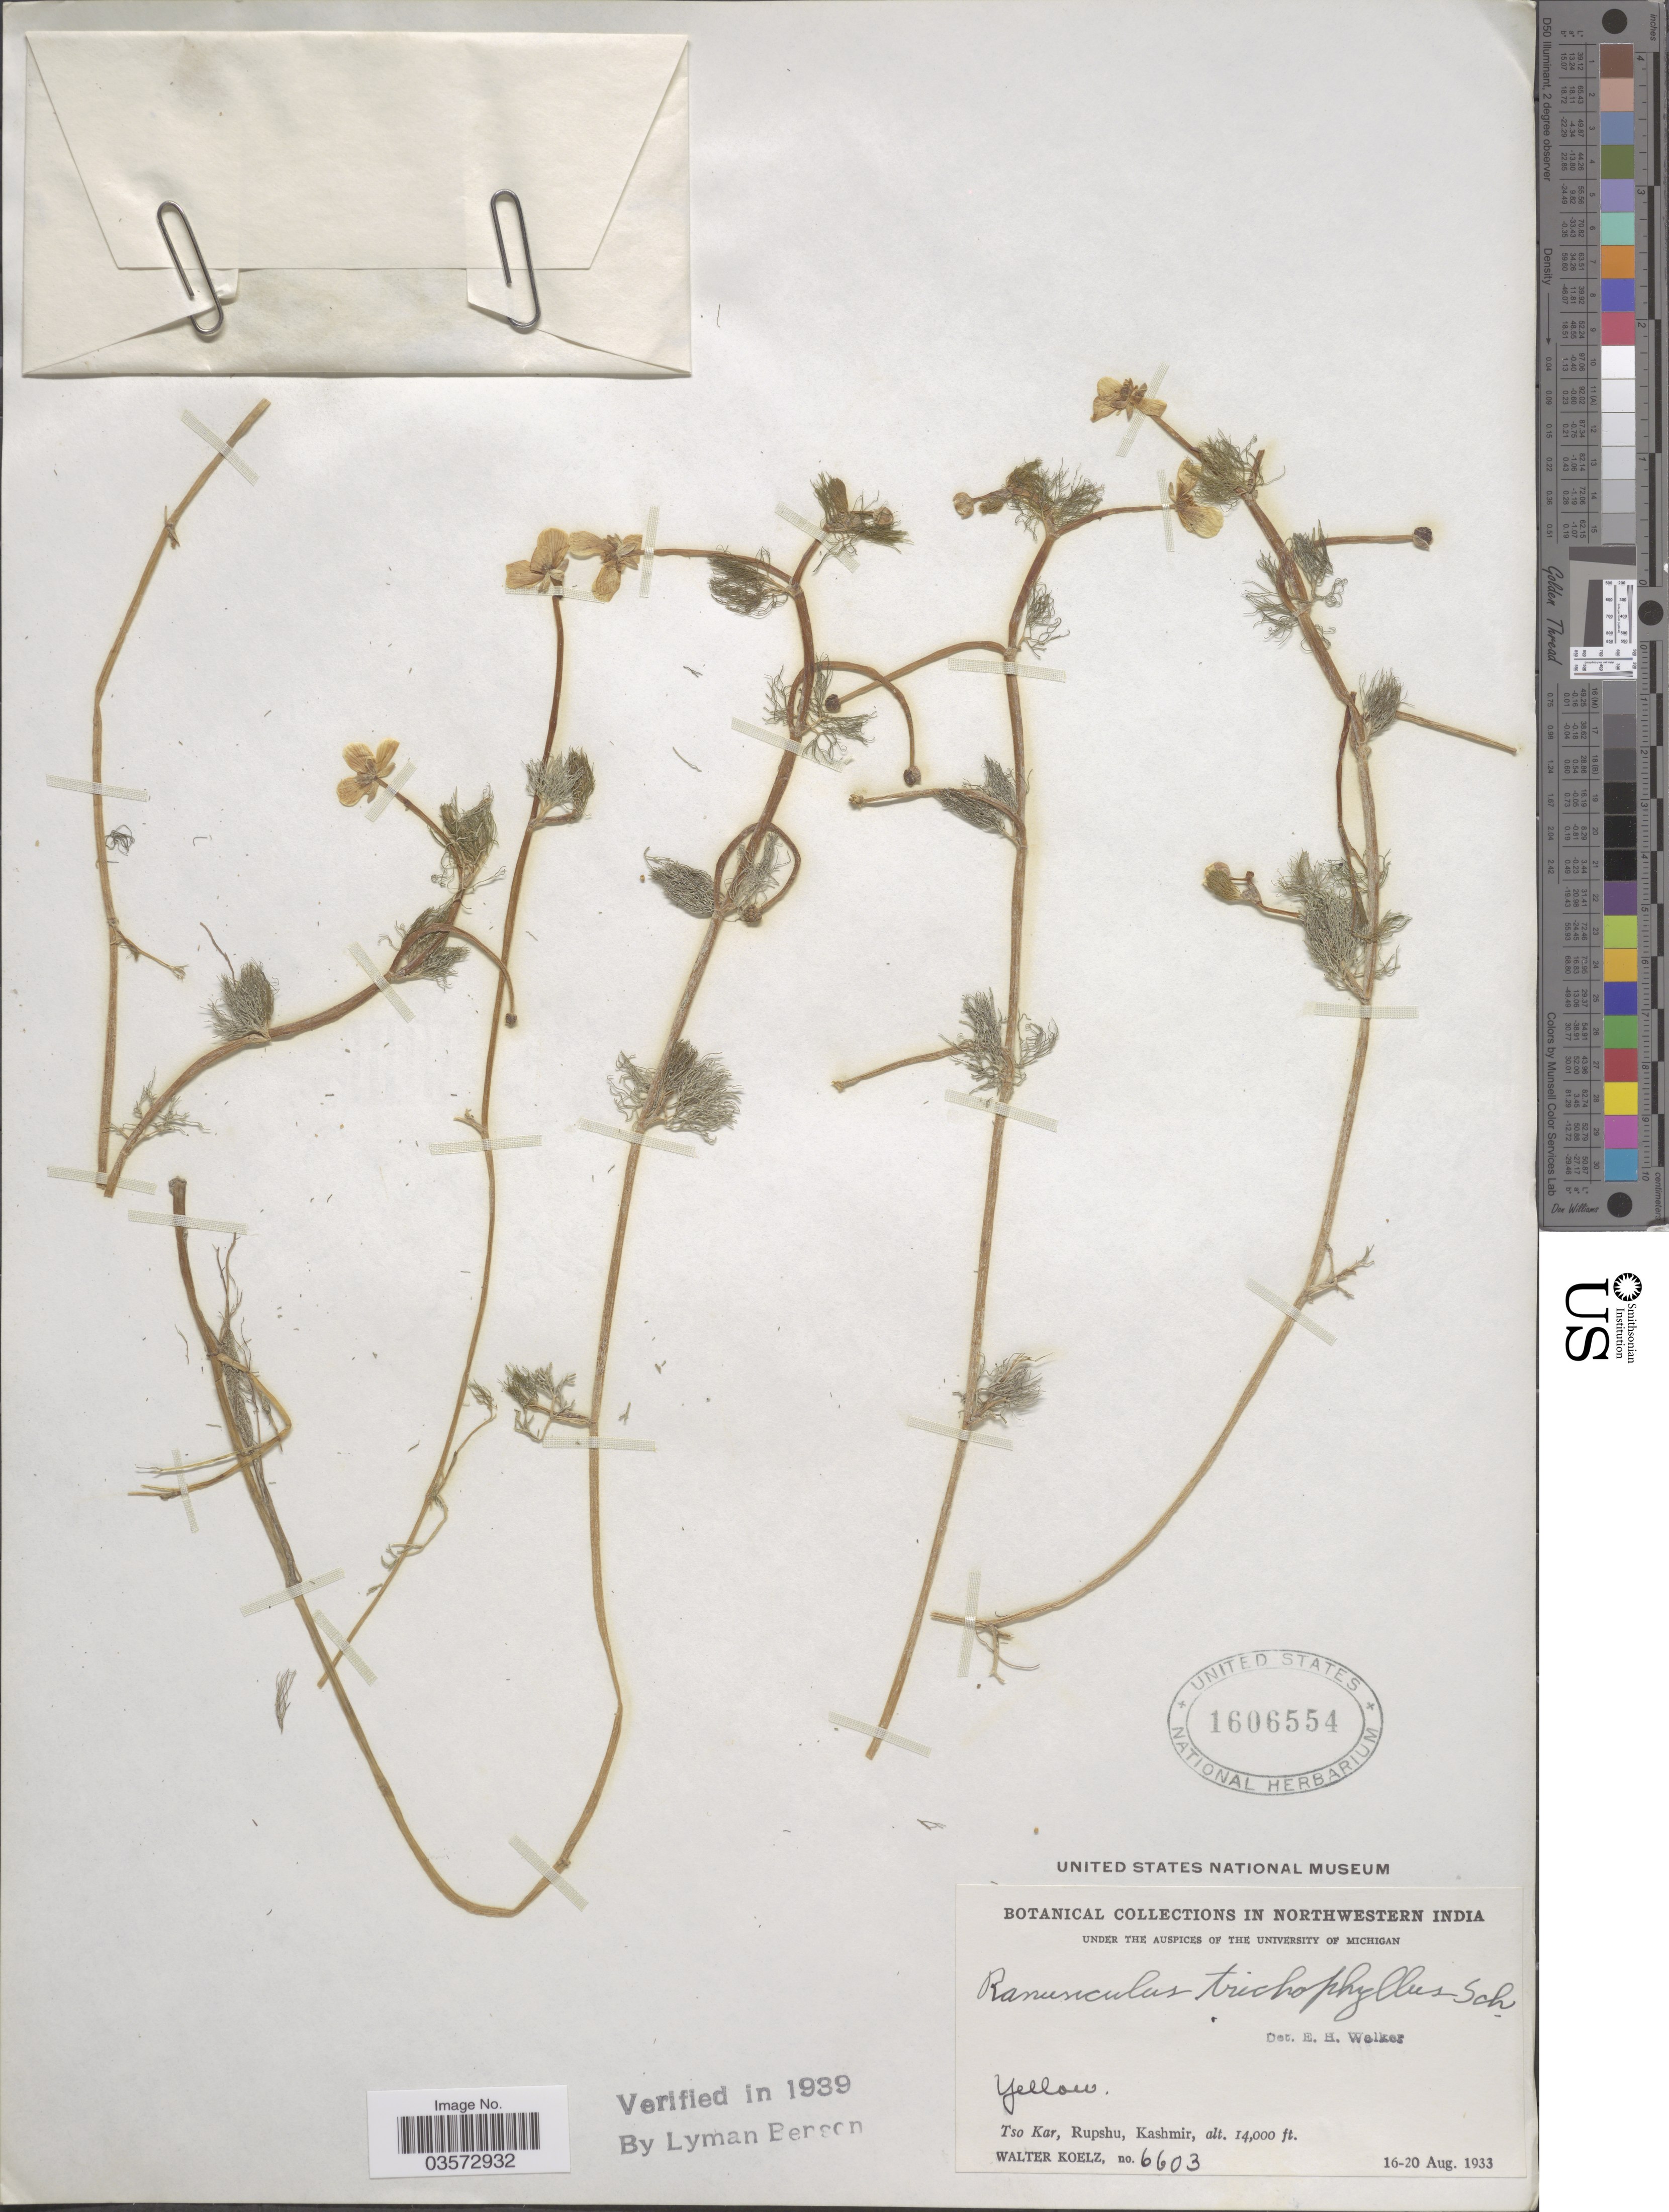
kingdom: Plantae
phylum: Tracheophyta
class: Magnoliopsida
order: Ranunculales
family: Ranunculaceae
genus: Ranunculus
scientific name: Ranunculus trichophyllus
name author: Chaix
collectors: W. N. Koelz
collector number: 6603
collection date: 1933-08-16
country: India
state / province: Jammu and Kashmir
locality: Northwestern India. Tso Kar, Rupshu, Kashmir.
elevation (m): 4267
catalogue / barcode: US 1606554